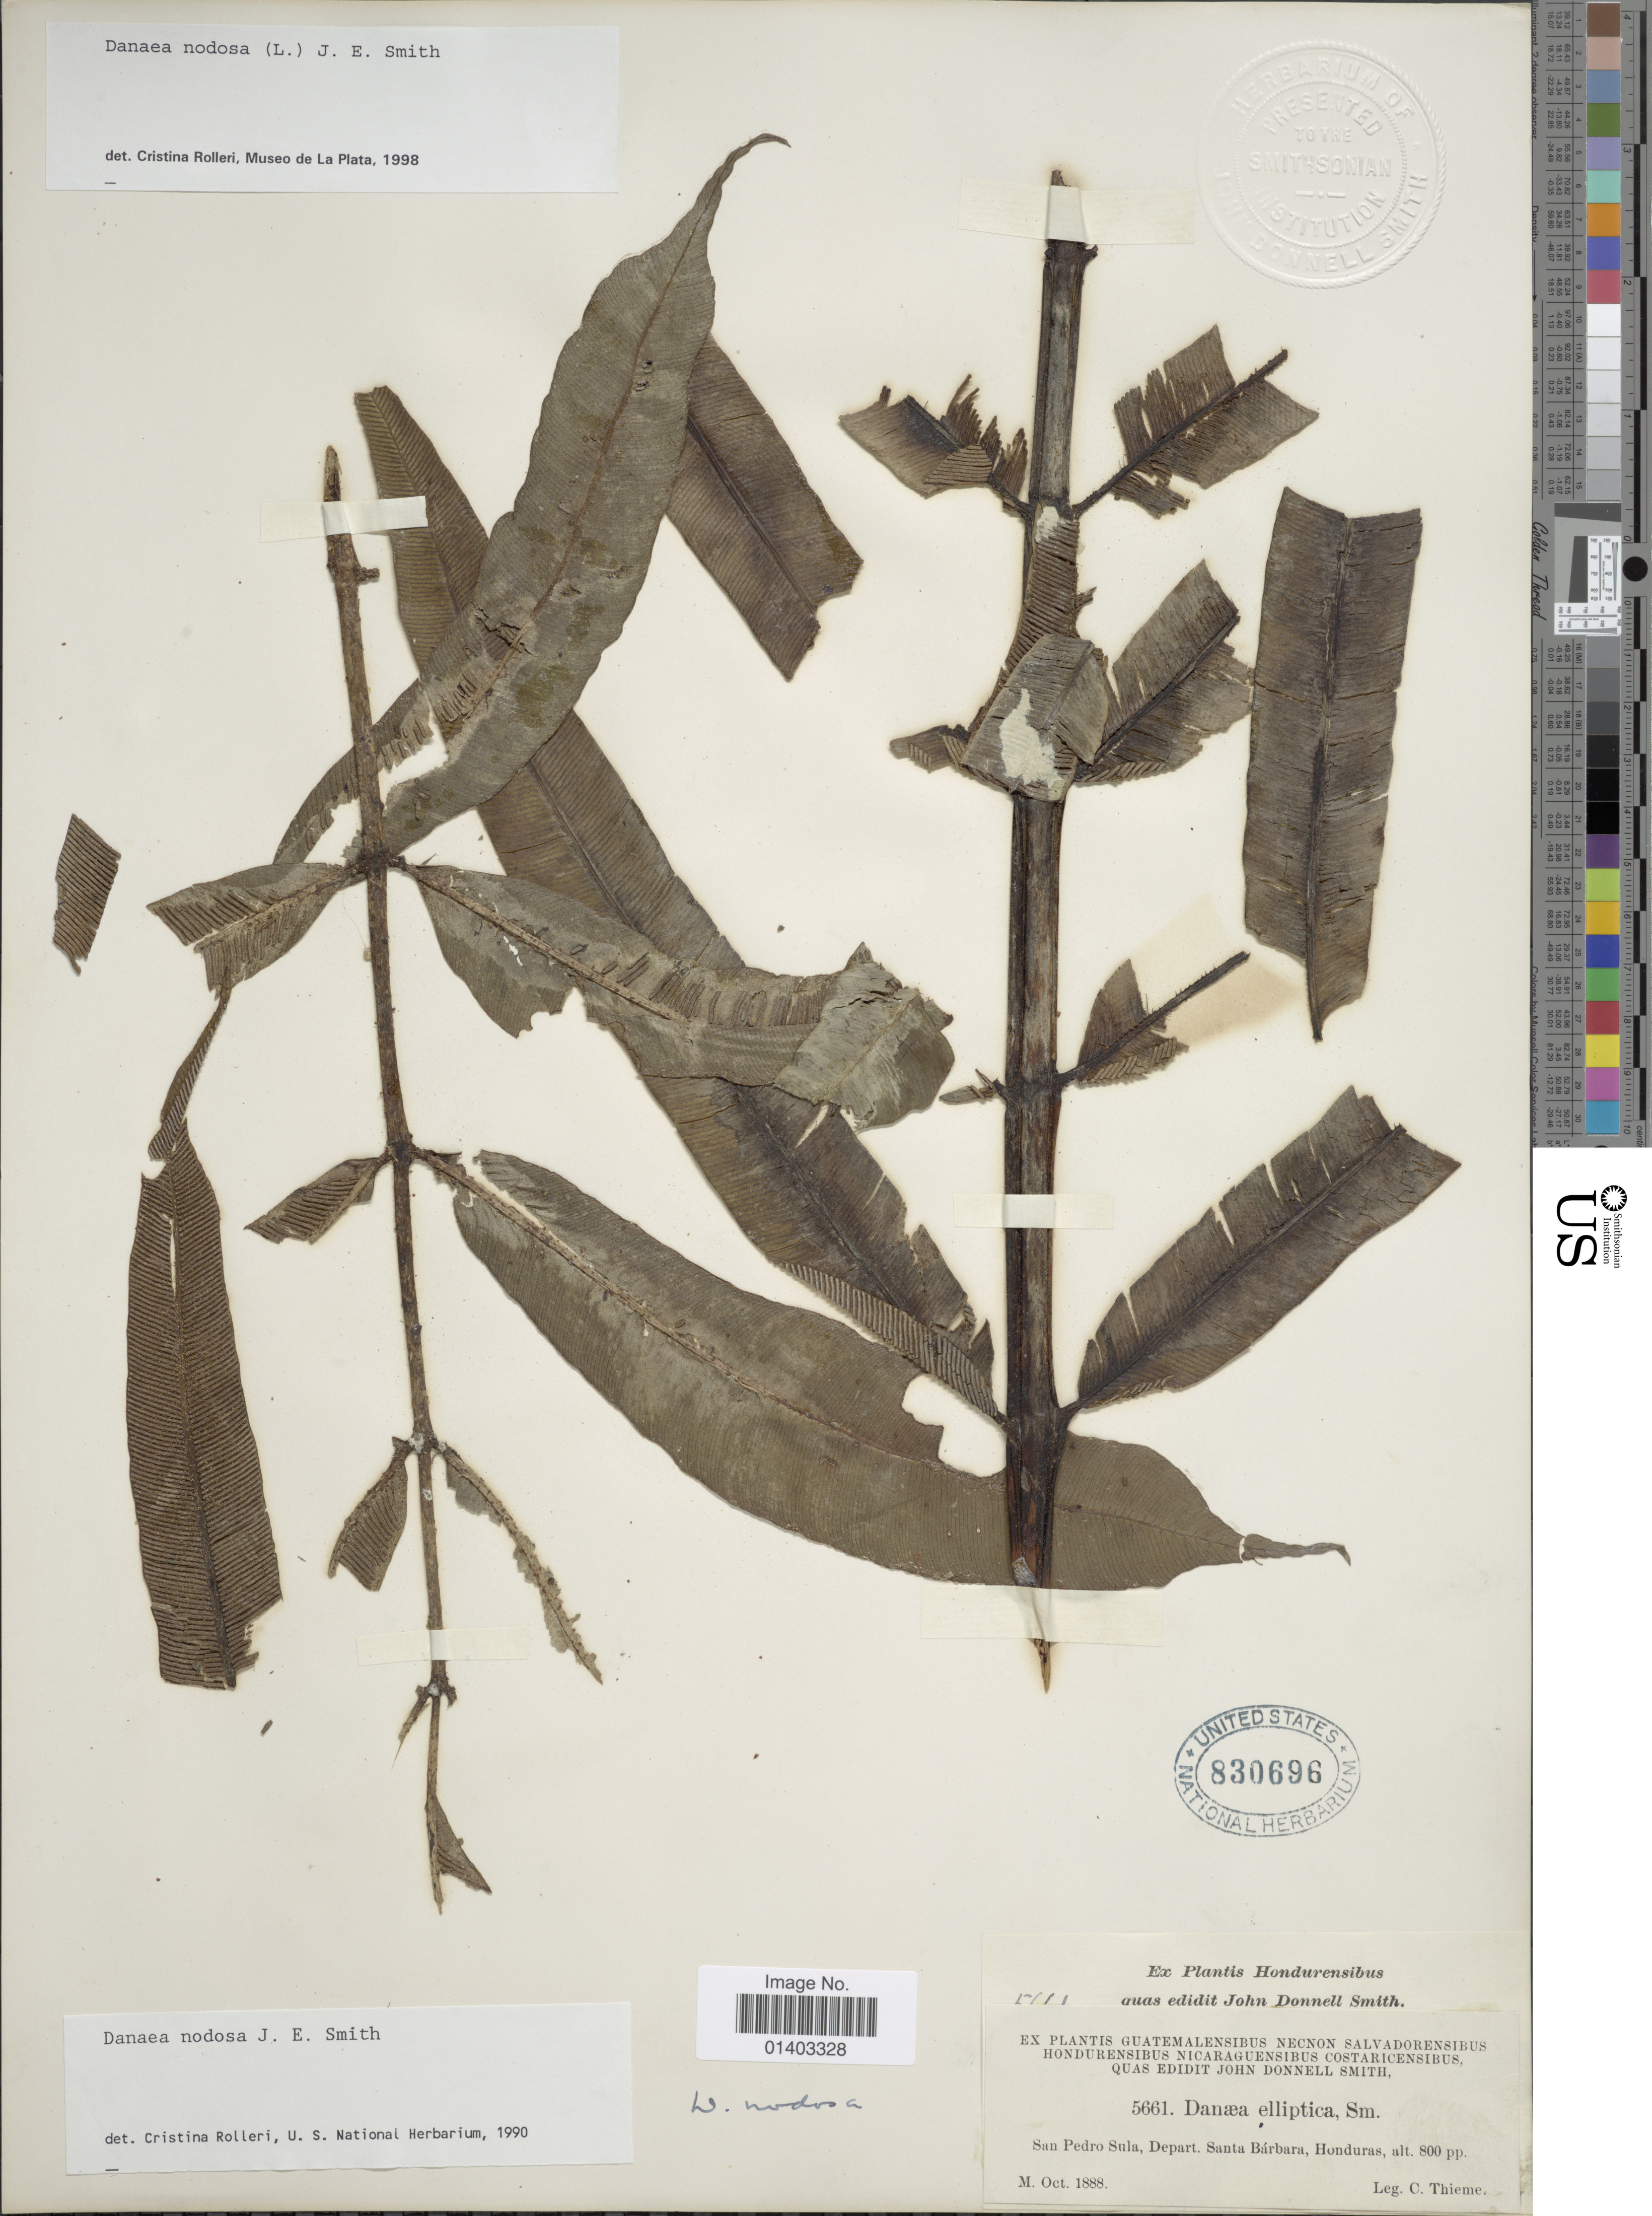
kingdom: Plantae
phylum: Tracheophyta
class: Polypodiopsida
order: Marattiales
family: Marattiaceae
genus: Danaea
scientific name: Danaea nodosa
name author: (L.) Sm.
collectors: C. Thieme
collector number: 5661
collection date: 1888-10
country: Honduras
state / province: Santa Bárbara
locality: San pedro Sula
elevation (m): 244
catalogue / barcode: US 830696